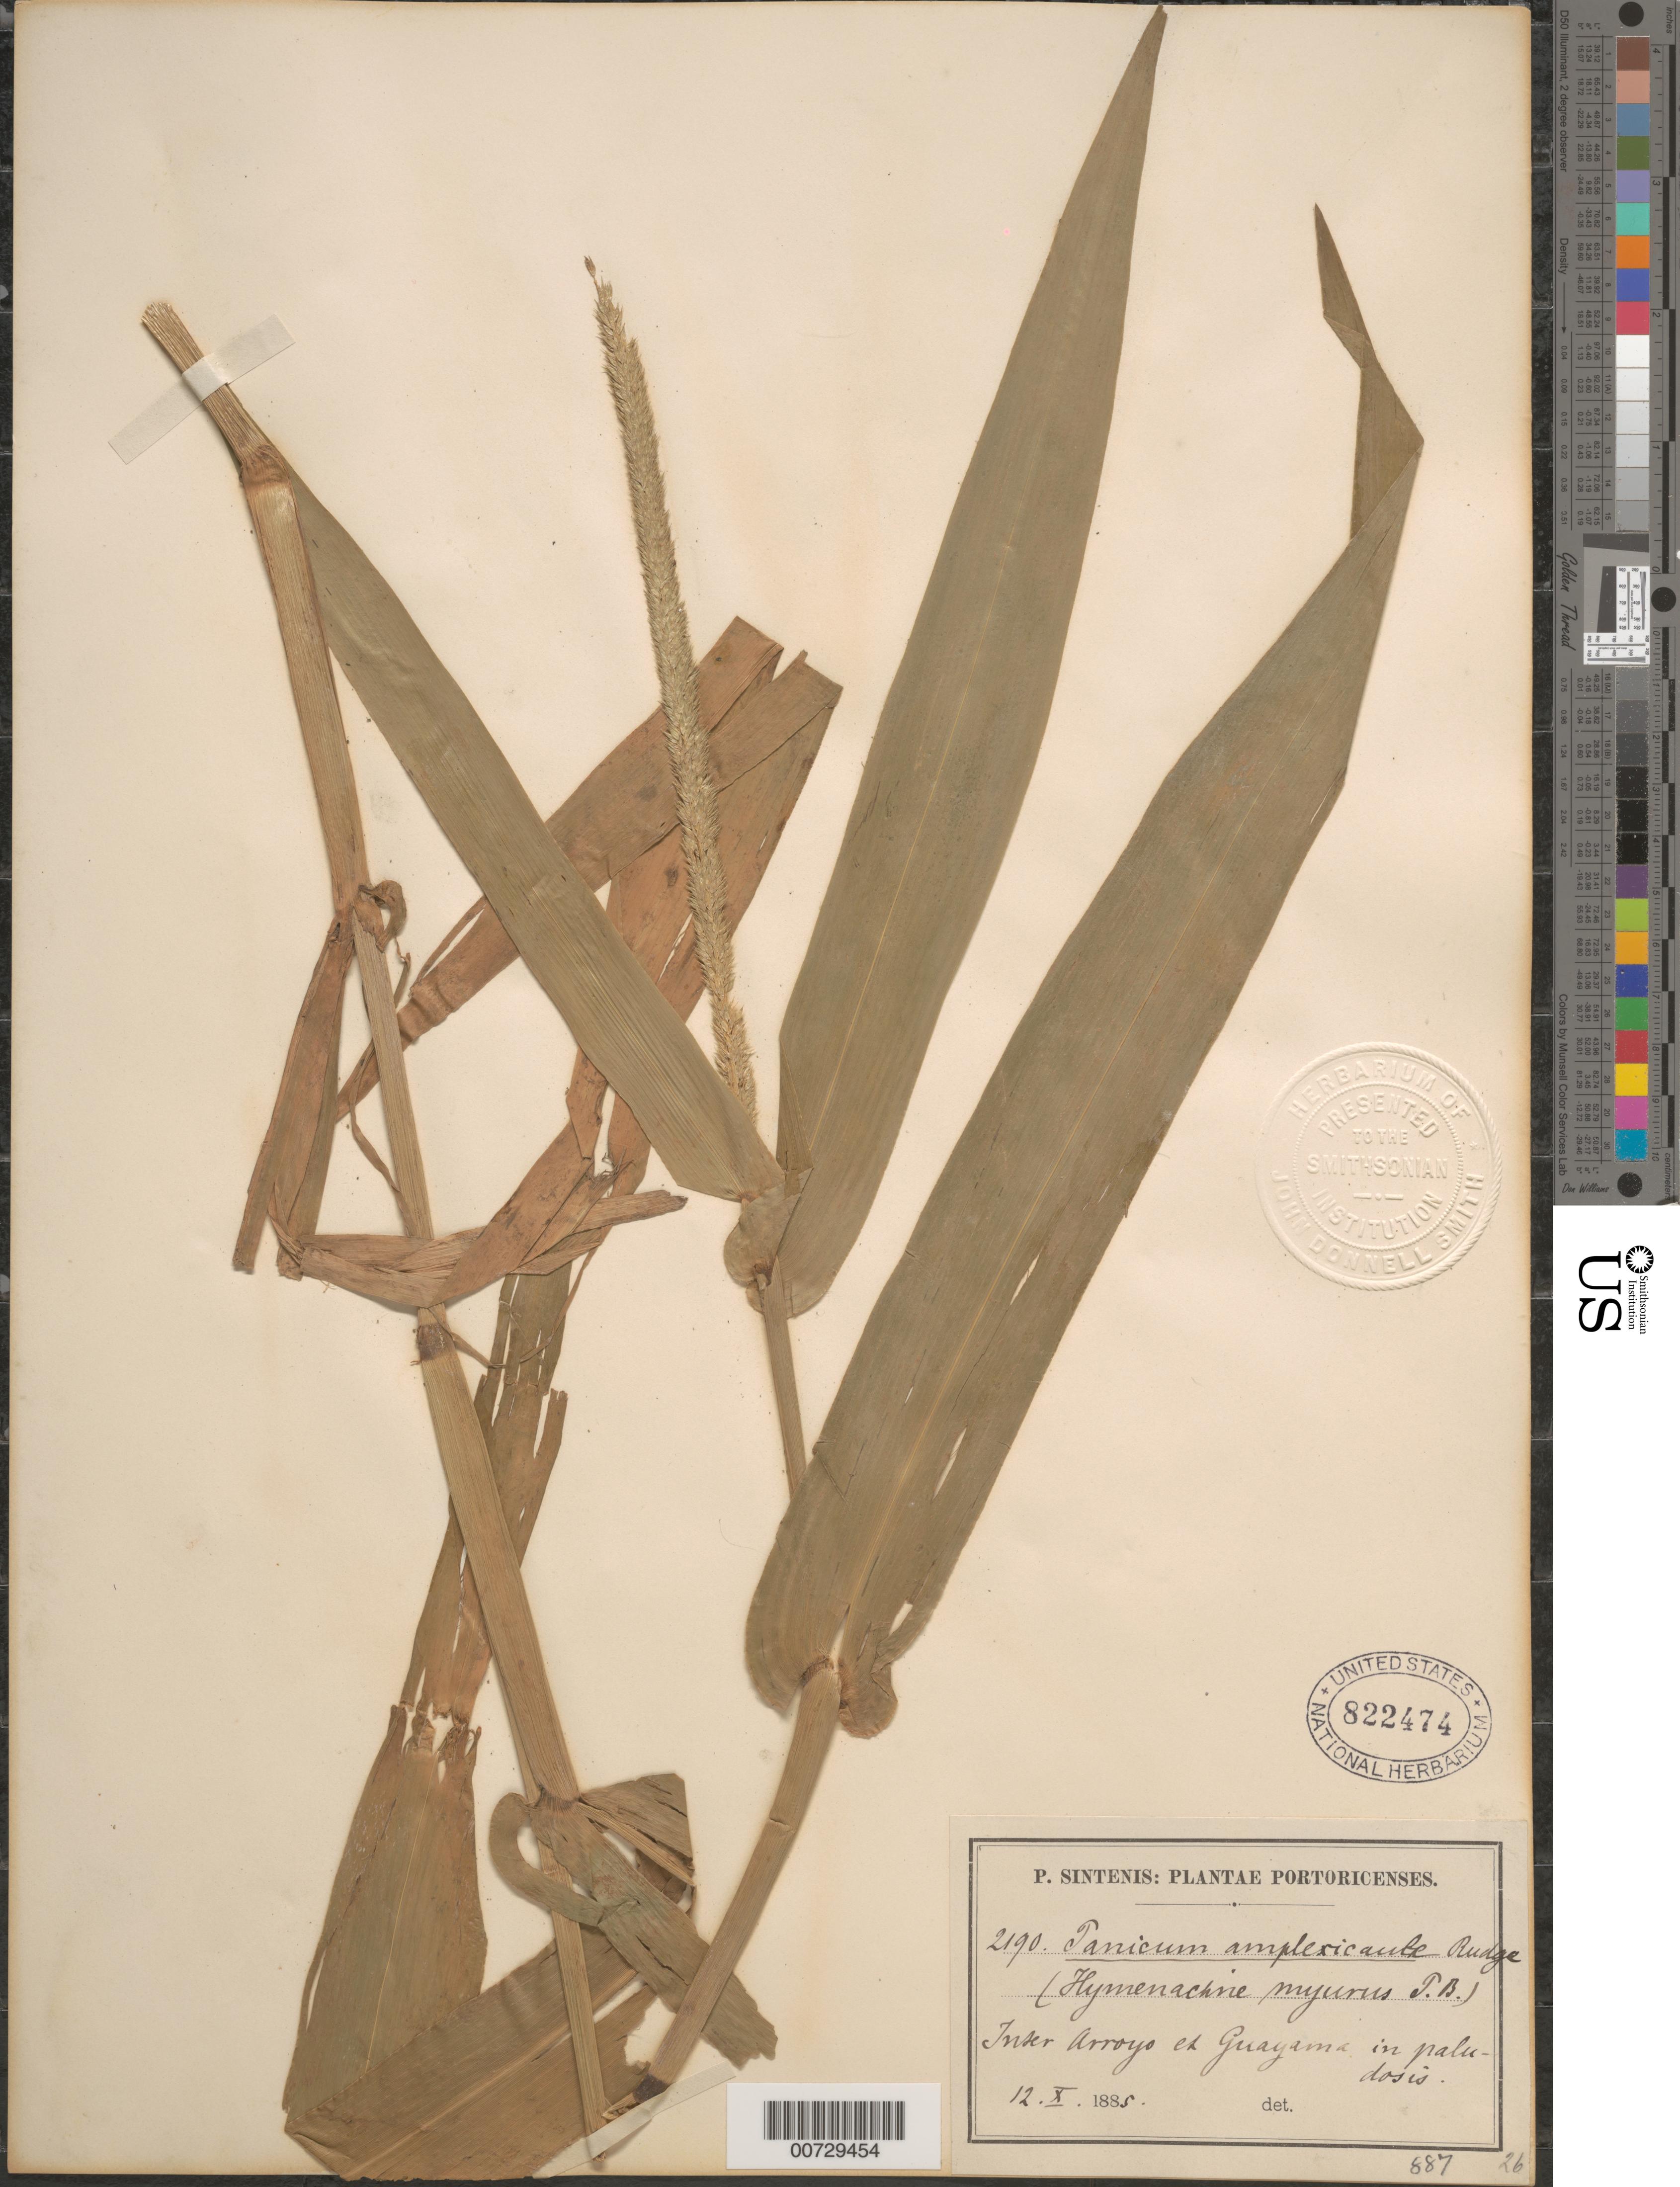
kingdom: Plantae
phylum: Tracheophyta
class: Liliopsida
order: Poales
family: Poaceae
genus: Hymenachne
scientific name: Hymenachne amplexicaulis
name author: (Rudge) Nees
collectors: P. Sintenis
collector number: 2190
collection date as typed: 12 Oct 1885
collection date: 1885-10-12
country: Puerto Rico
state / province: Guayama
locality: Inter Arroyo et Guayama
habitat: In paludosis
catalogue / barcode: US 822474